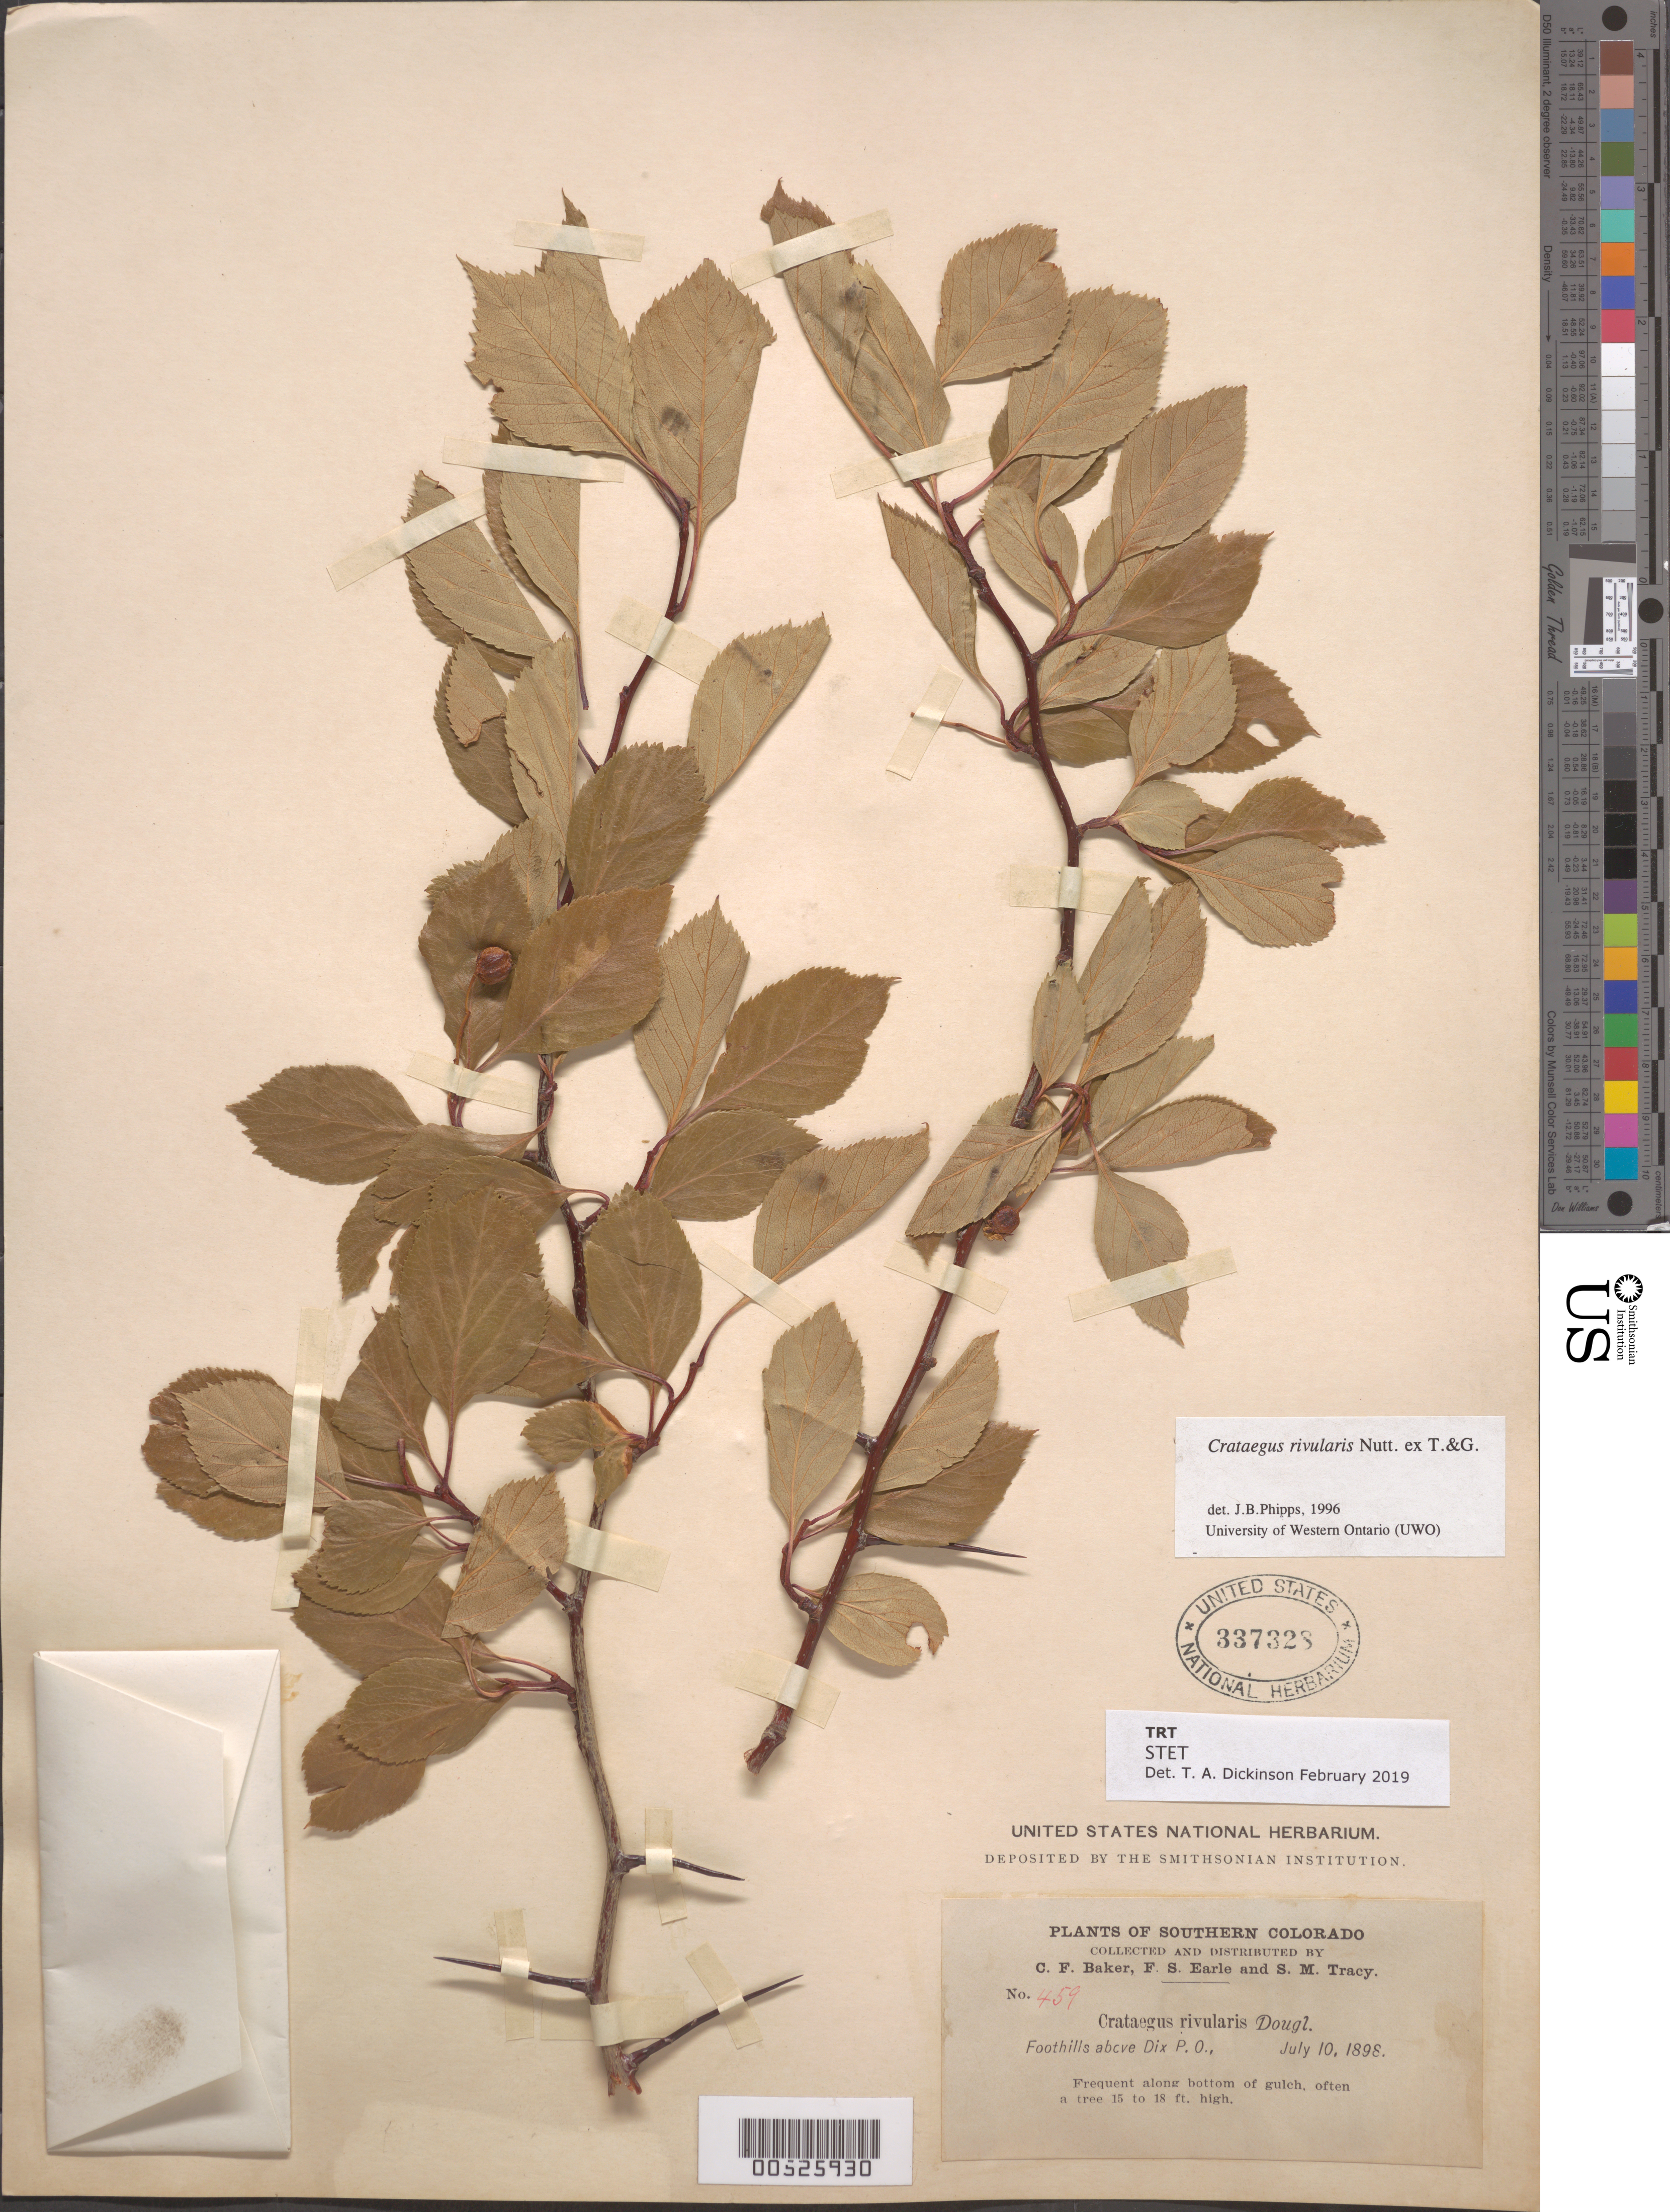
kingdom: Plantae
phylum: Tracheophyta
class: Magnoliopsida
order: Rosales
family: Rosaceae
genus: Crataegus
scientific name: Crataegus rivularis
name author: Nutt.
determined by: Phipps, James B., (UWO), University of Western Ontario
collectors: C. F. Baker, F. S. Earle & S. M. Tracy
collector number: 459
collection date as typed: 10 Jul 1898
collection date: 1898-07-10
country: United States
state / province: Colorado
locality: Above Dix P.O.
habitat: foothills.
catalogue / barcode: US 337328